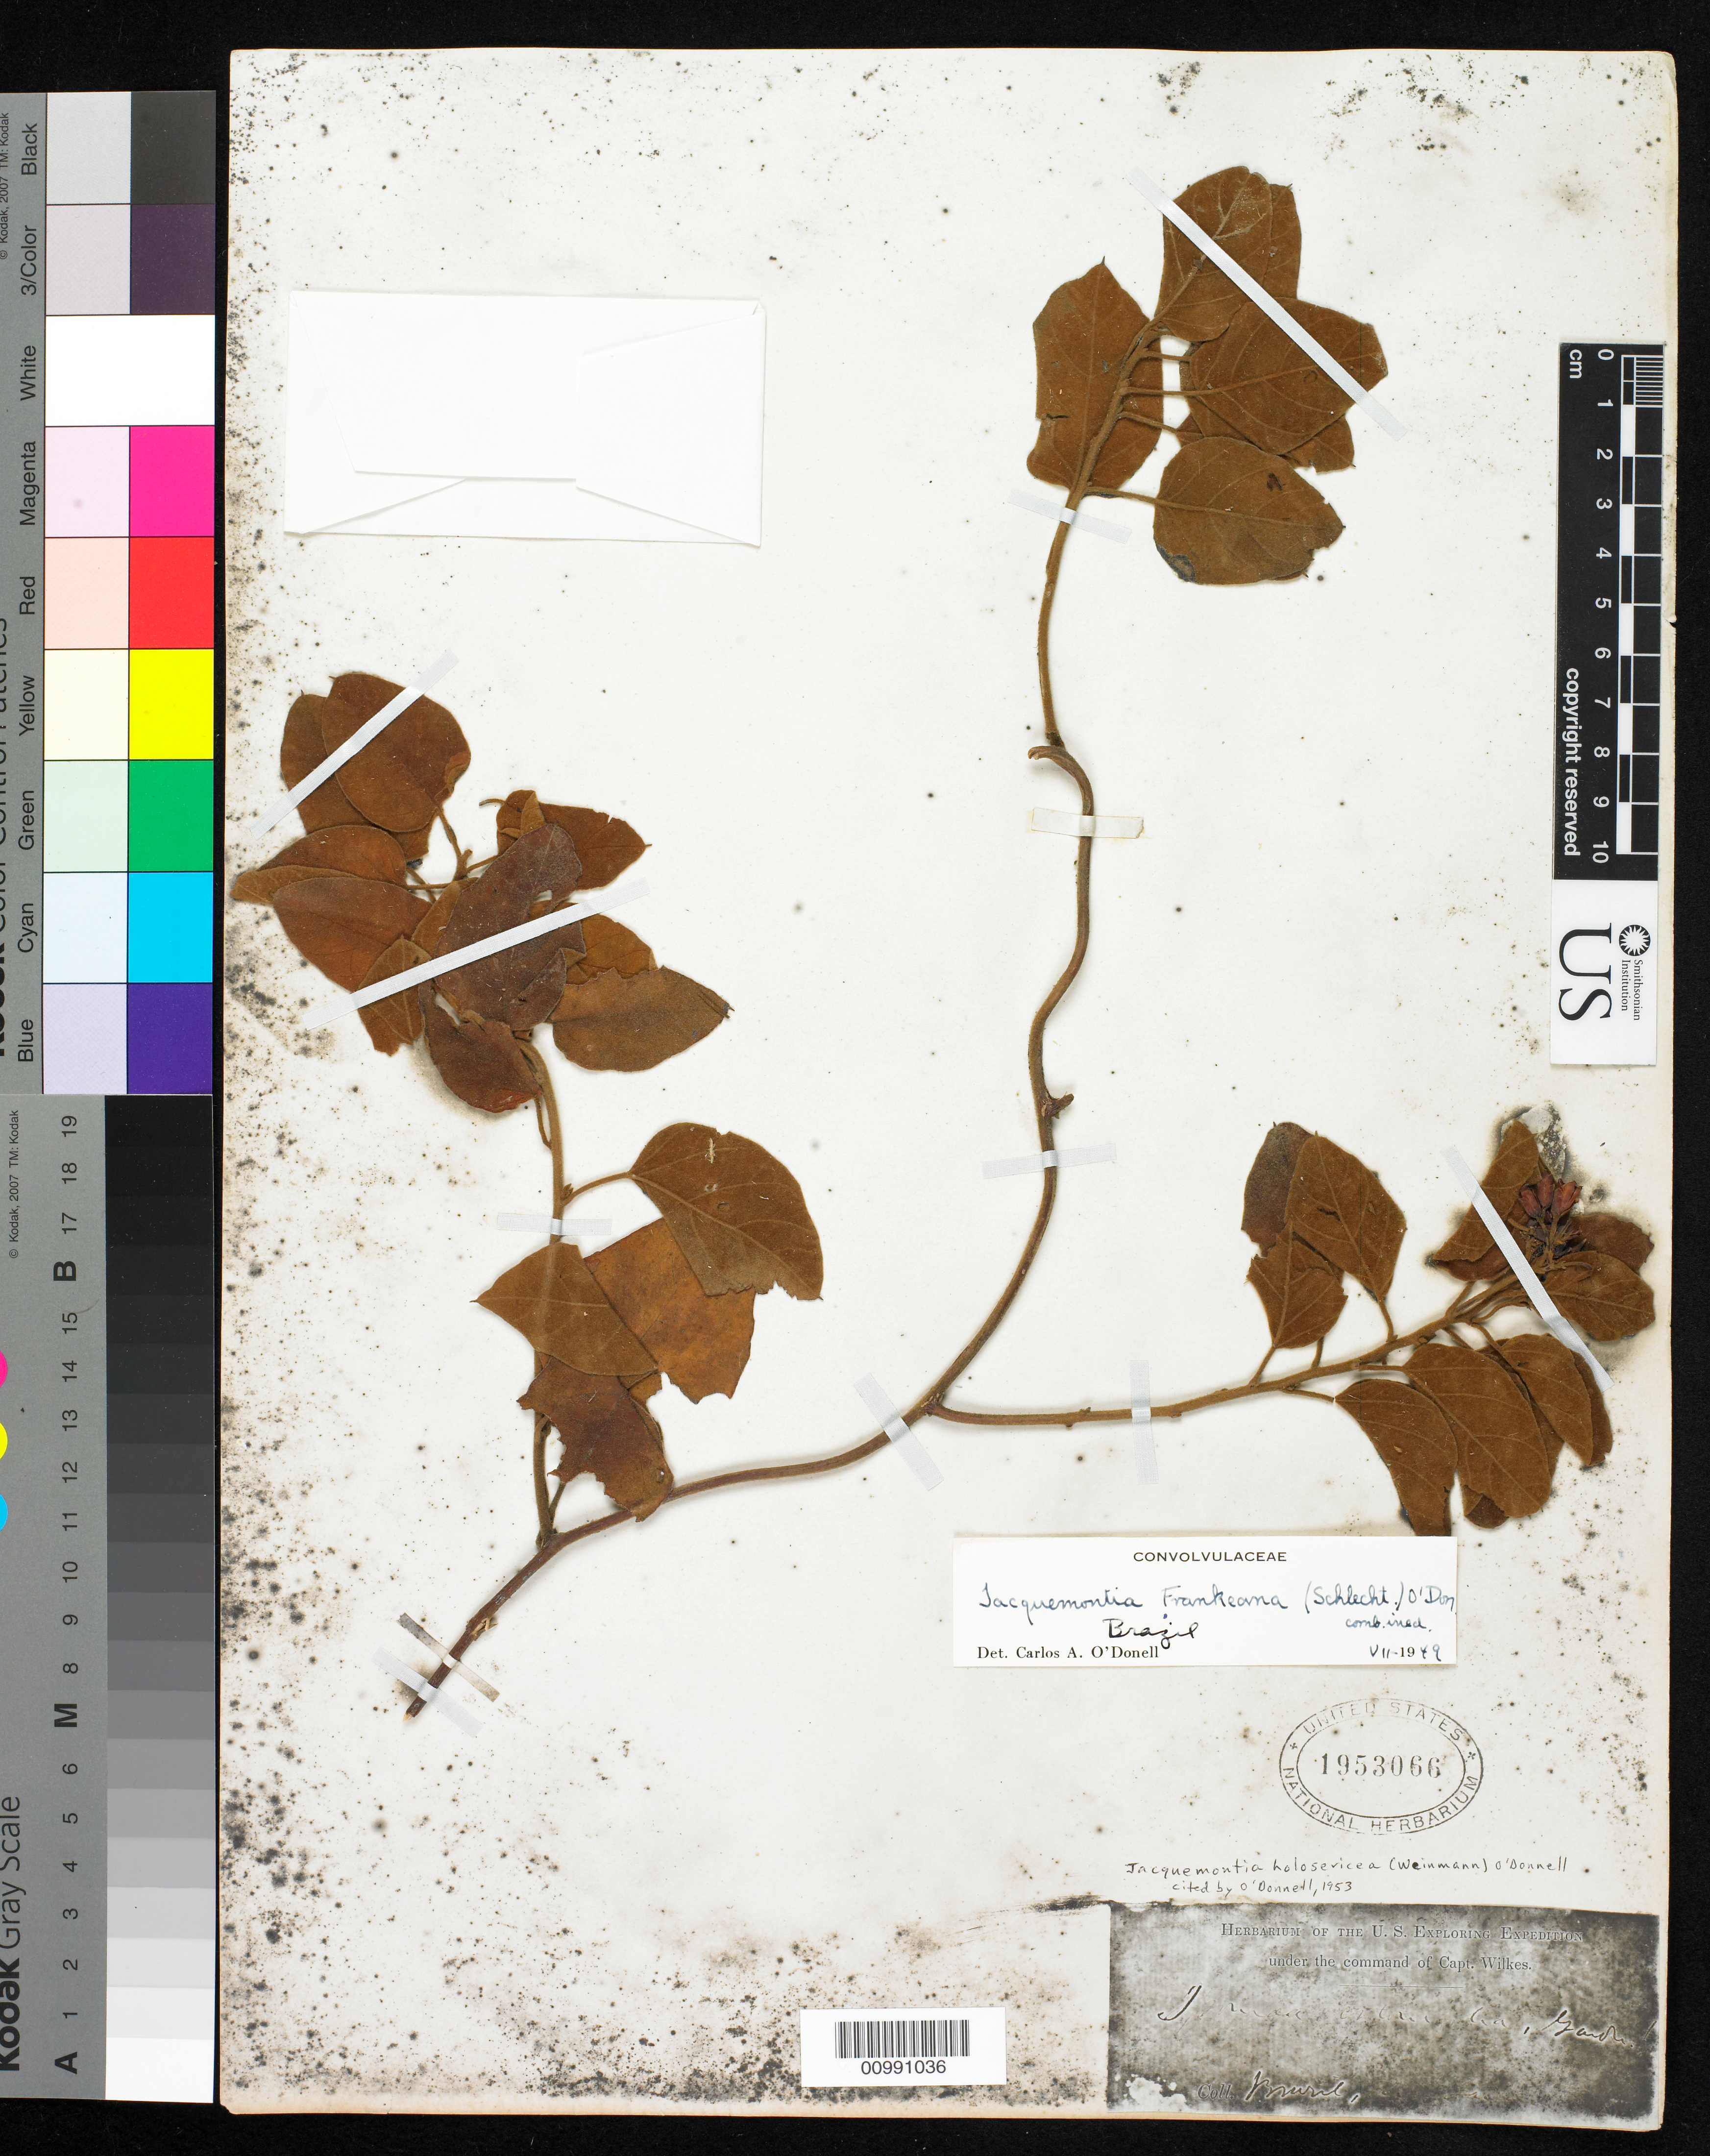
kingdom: Plantae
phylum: Tracheophyta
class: Magnoliopsida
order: Solanales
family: Convolvulaceae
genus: Jacquemontia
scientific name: Jacquemontia holosericea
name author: (Weinm.) O'Donell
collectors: Wilkes Explor. Exped.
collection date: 1838/1842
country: Brazil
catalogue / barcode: US 1953066